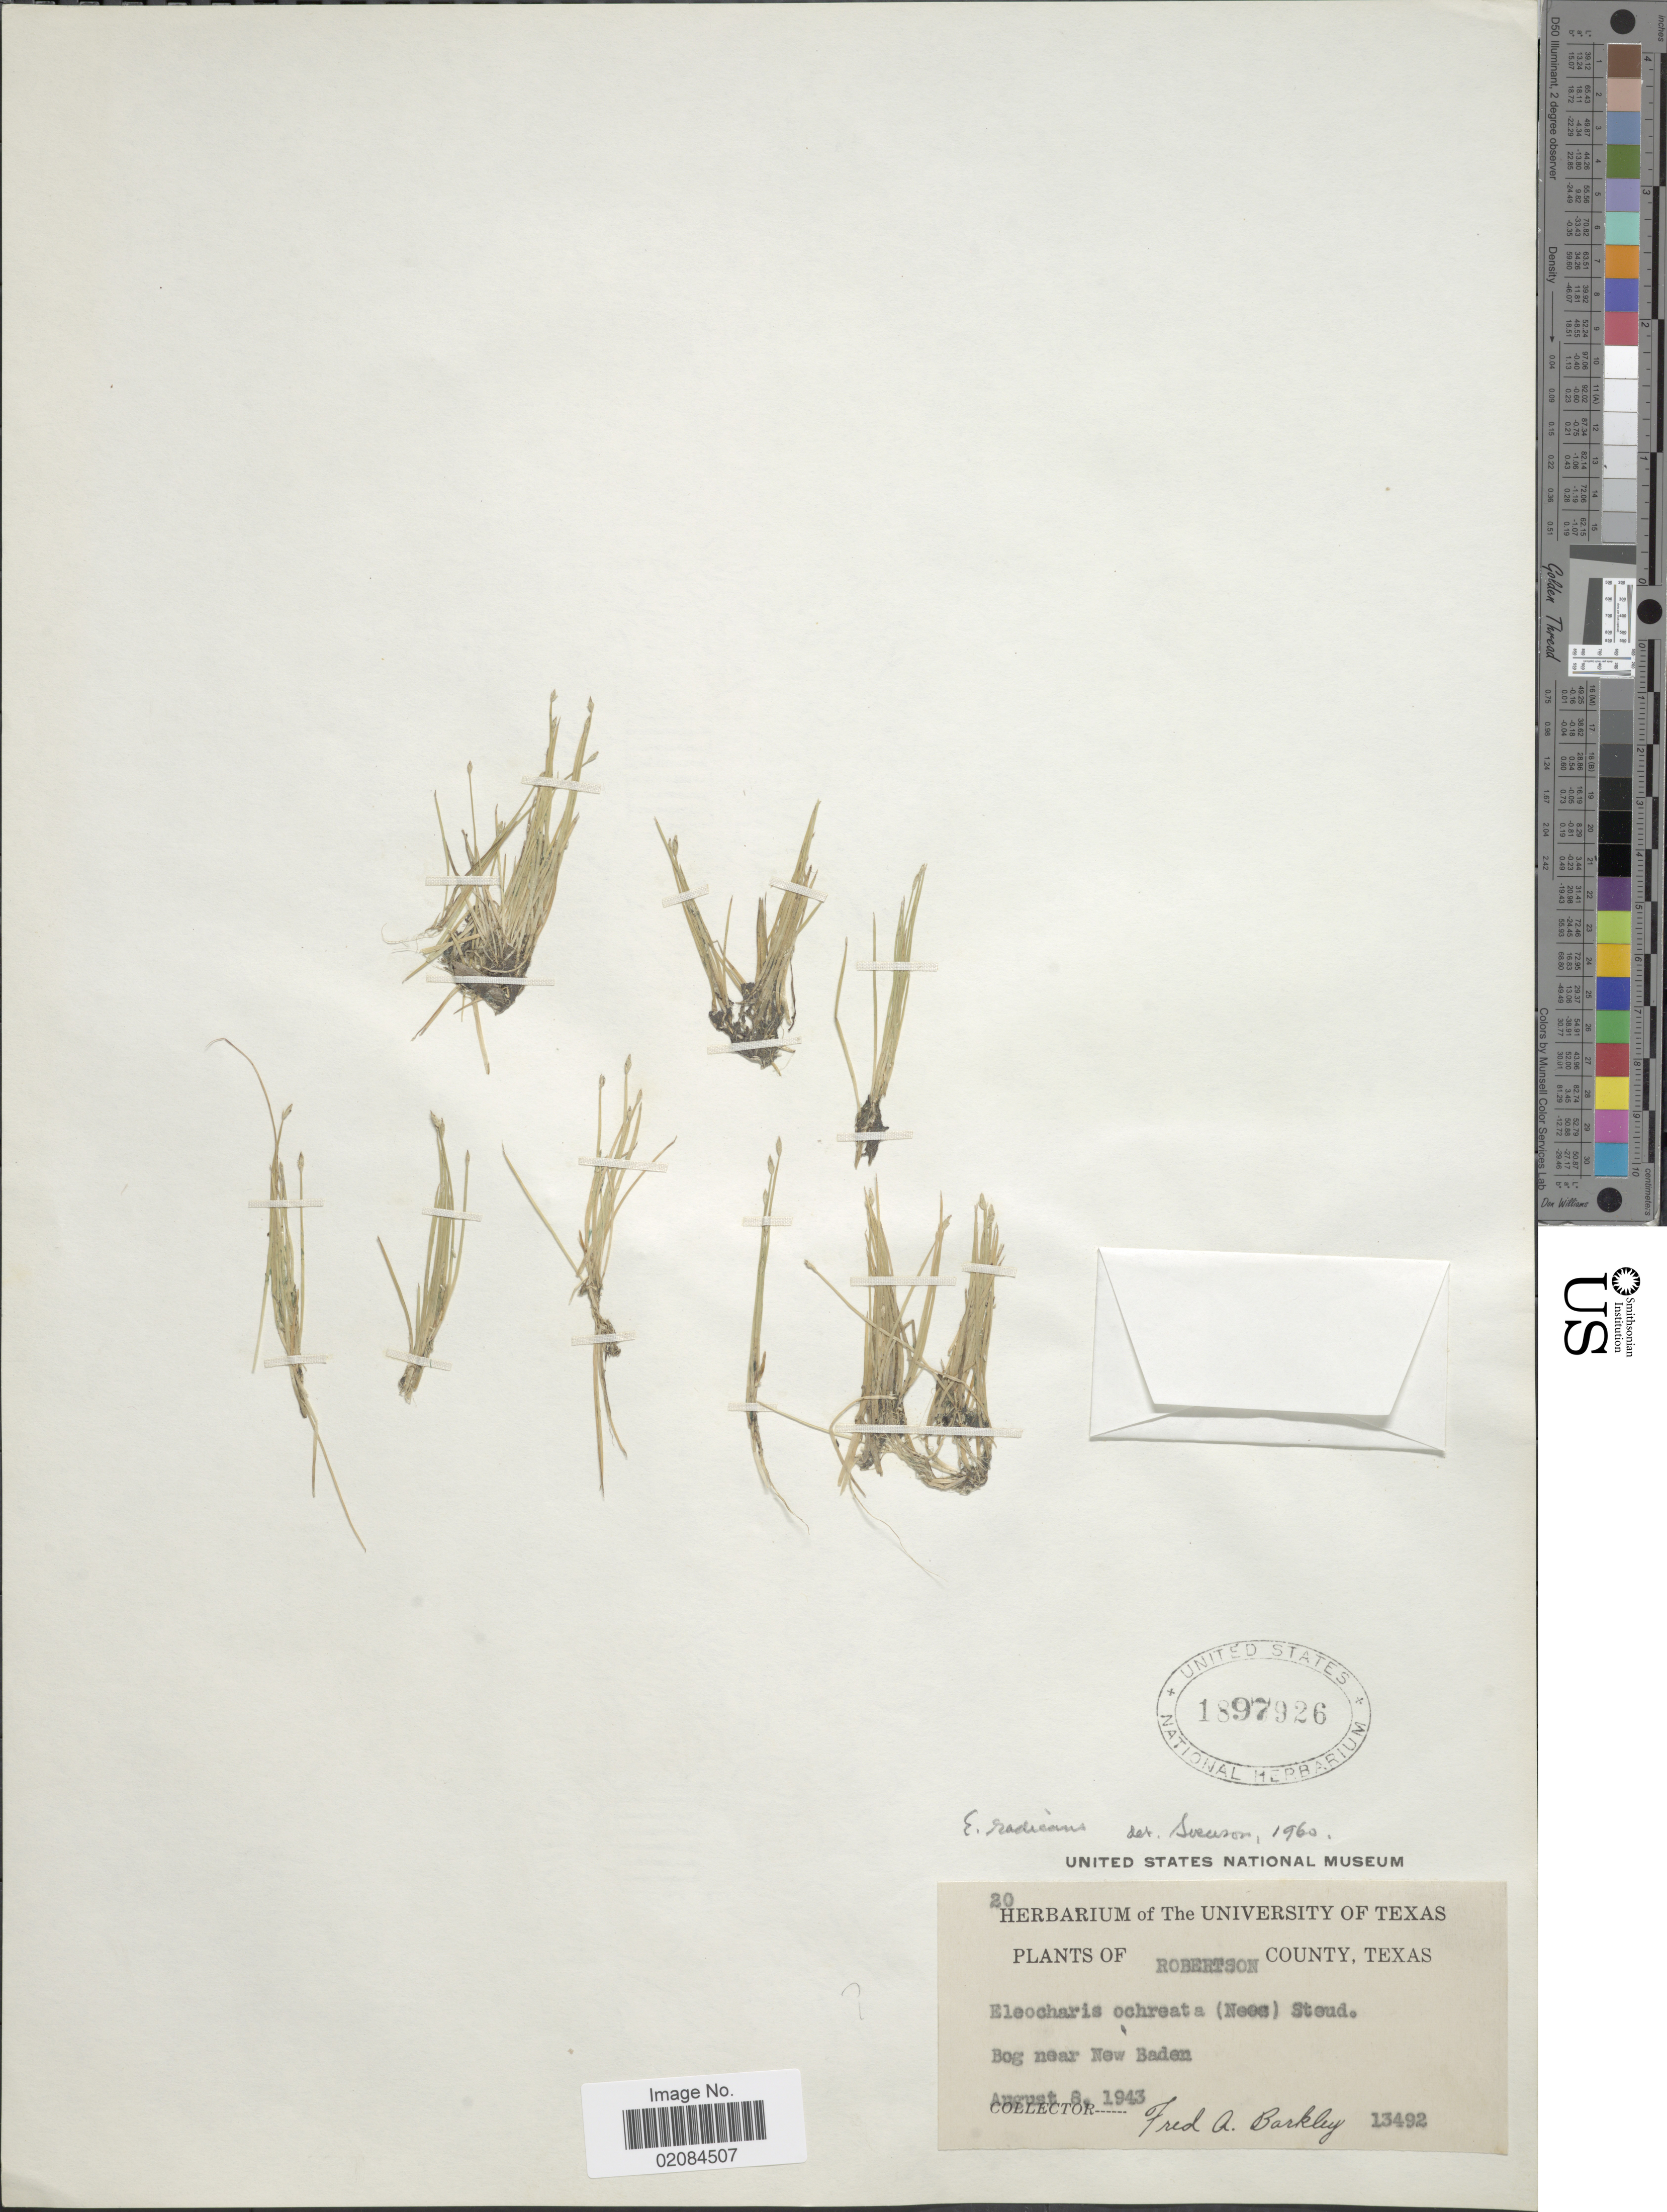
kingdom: Plantae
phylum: Tracheophyta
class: Liliopsida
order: Poales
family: Cyperaceae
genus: Eleocharis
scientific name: Eleocharis radicans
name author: (A. Dietrich) Kunth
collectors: F. A. Barkley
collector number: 13492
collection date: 1943-08-08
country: United States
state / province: Texas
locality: Robertson County, Bog near New Baden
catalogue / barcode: US 1897926